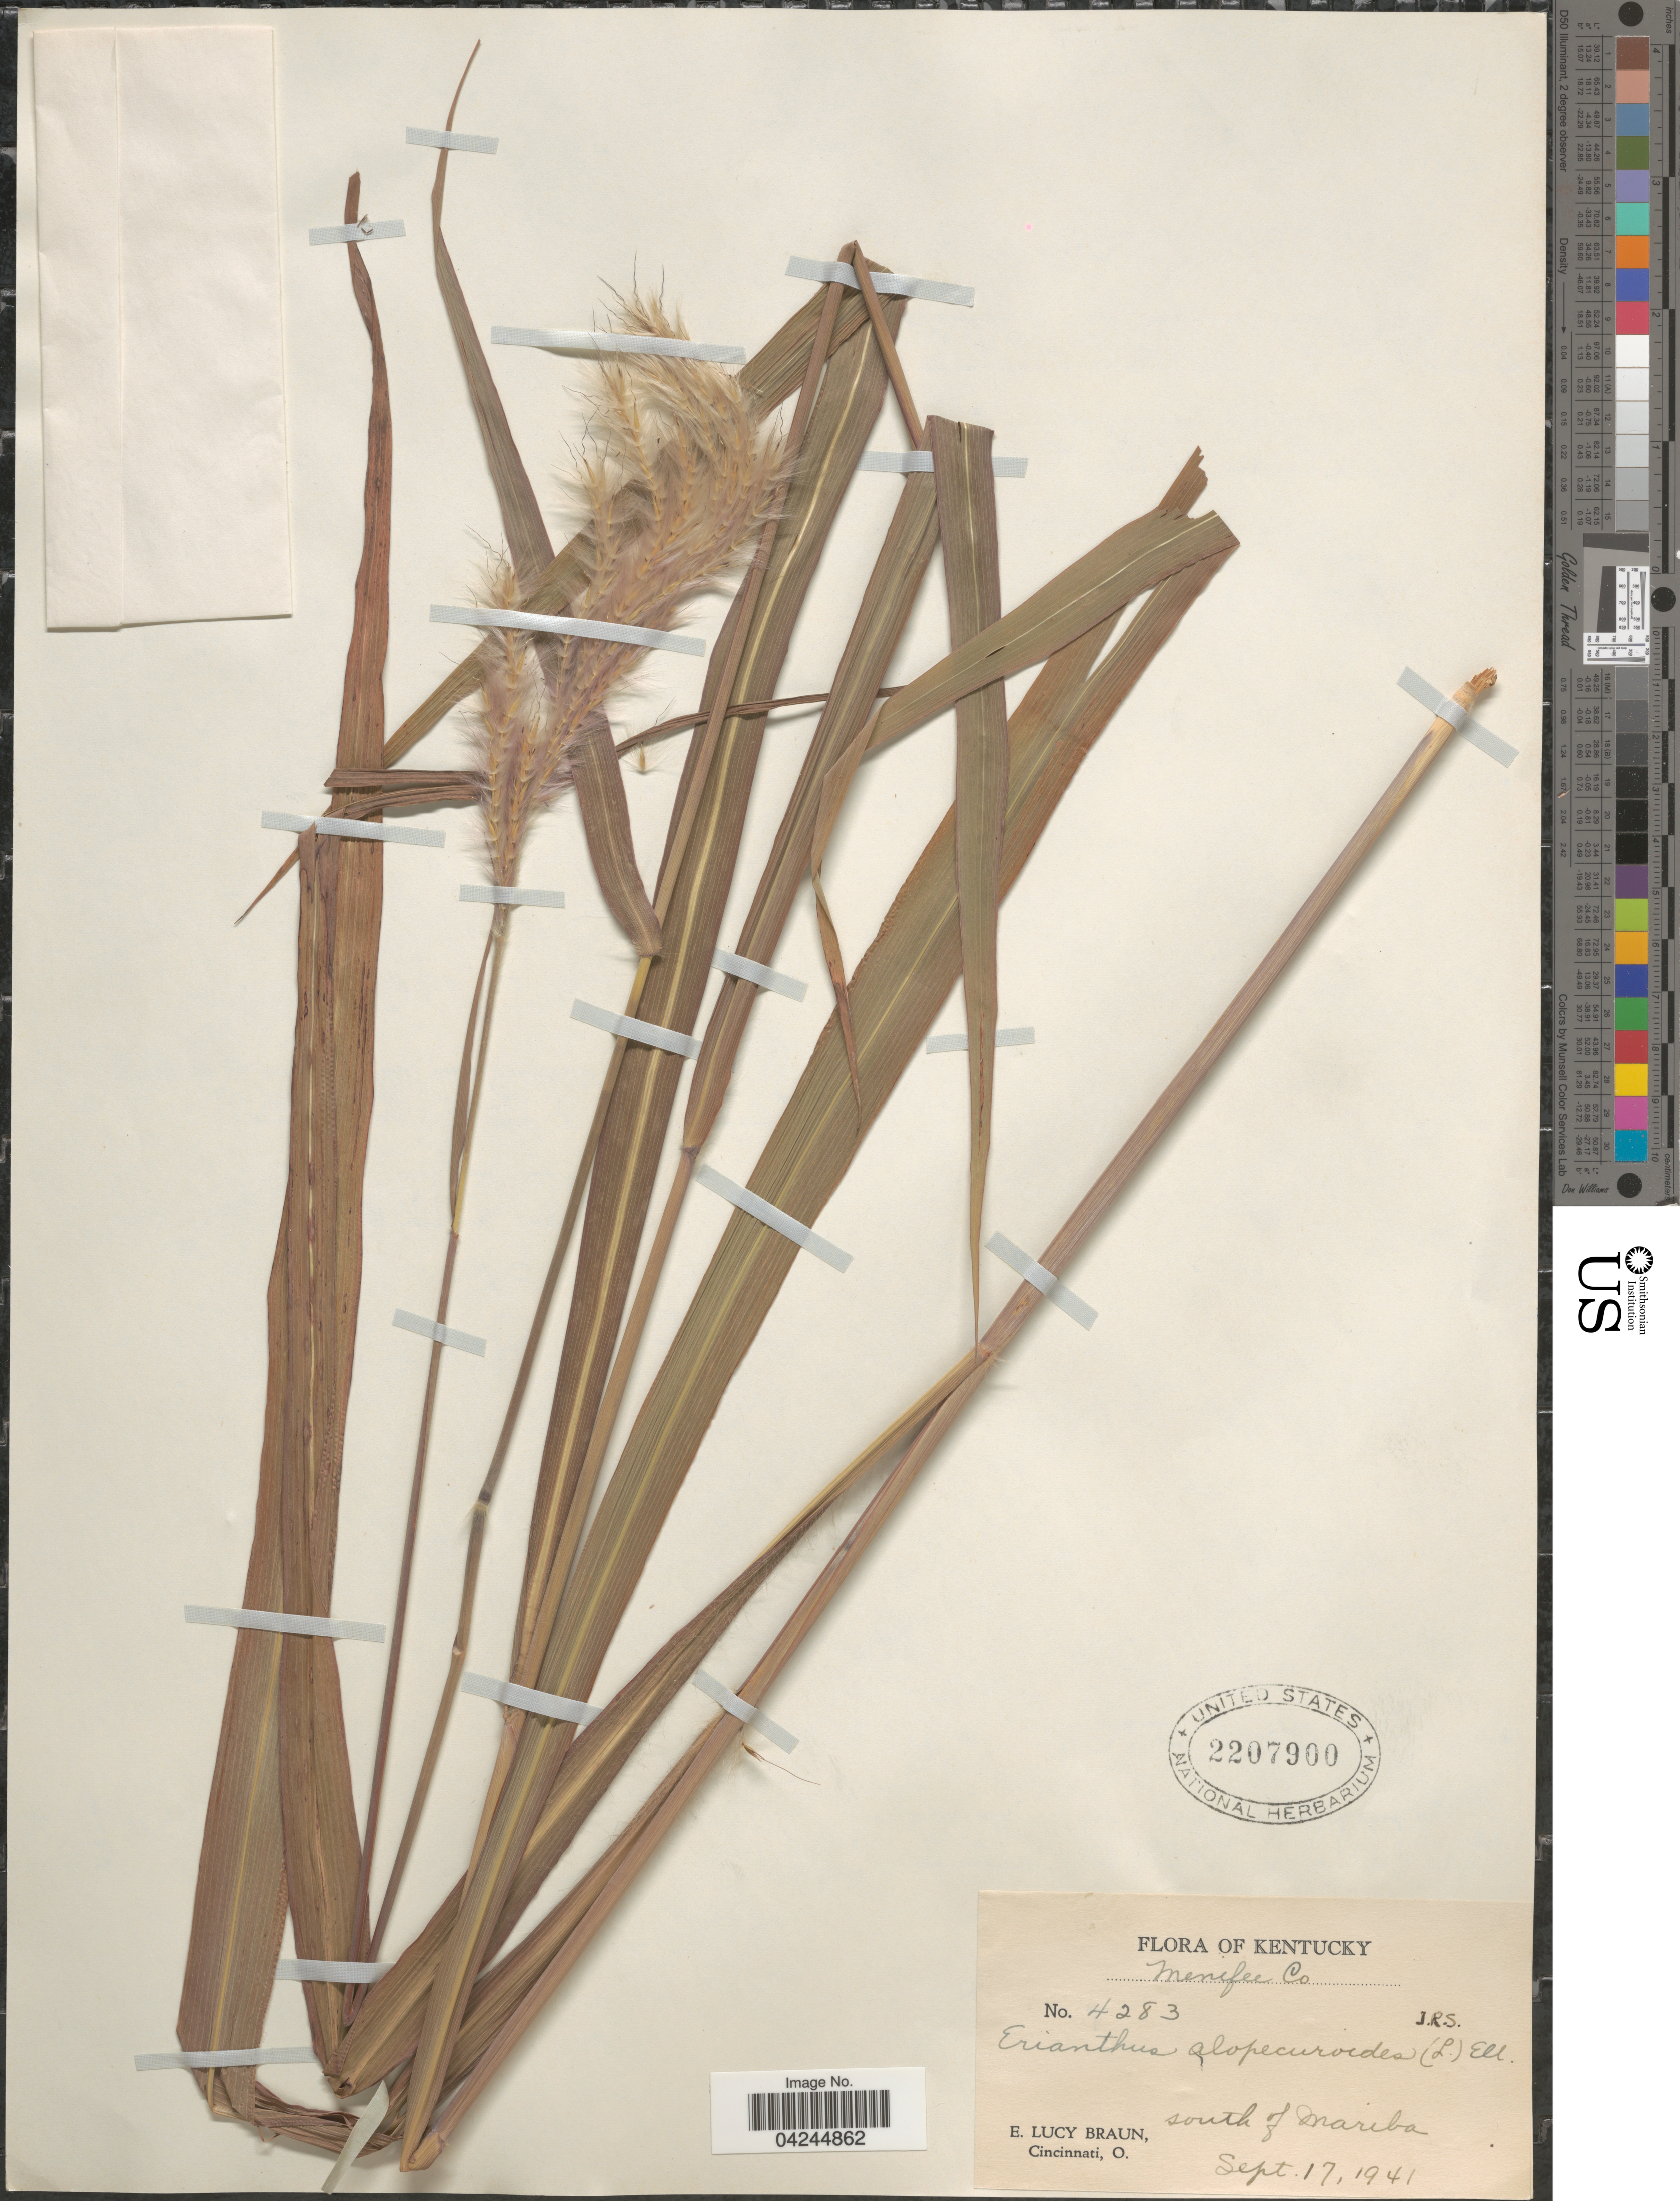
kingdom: Plantae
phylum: Tracheophyta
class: Liliopsida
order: Poales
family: Poaceae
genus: Erianthus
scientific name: Erianthus alopecuroides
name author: Elliott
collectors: E. L. Braun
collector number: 4283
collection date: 1941-09-17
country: United States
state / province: Kentucky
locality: Menifee Co. South of Mariba.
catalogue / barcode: US 2207900